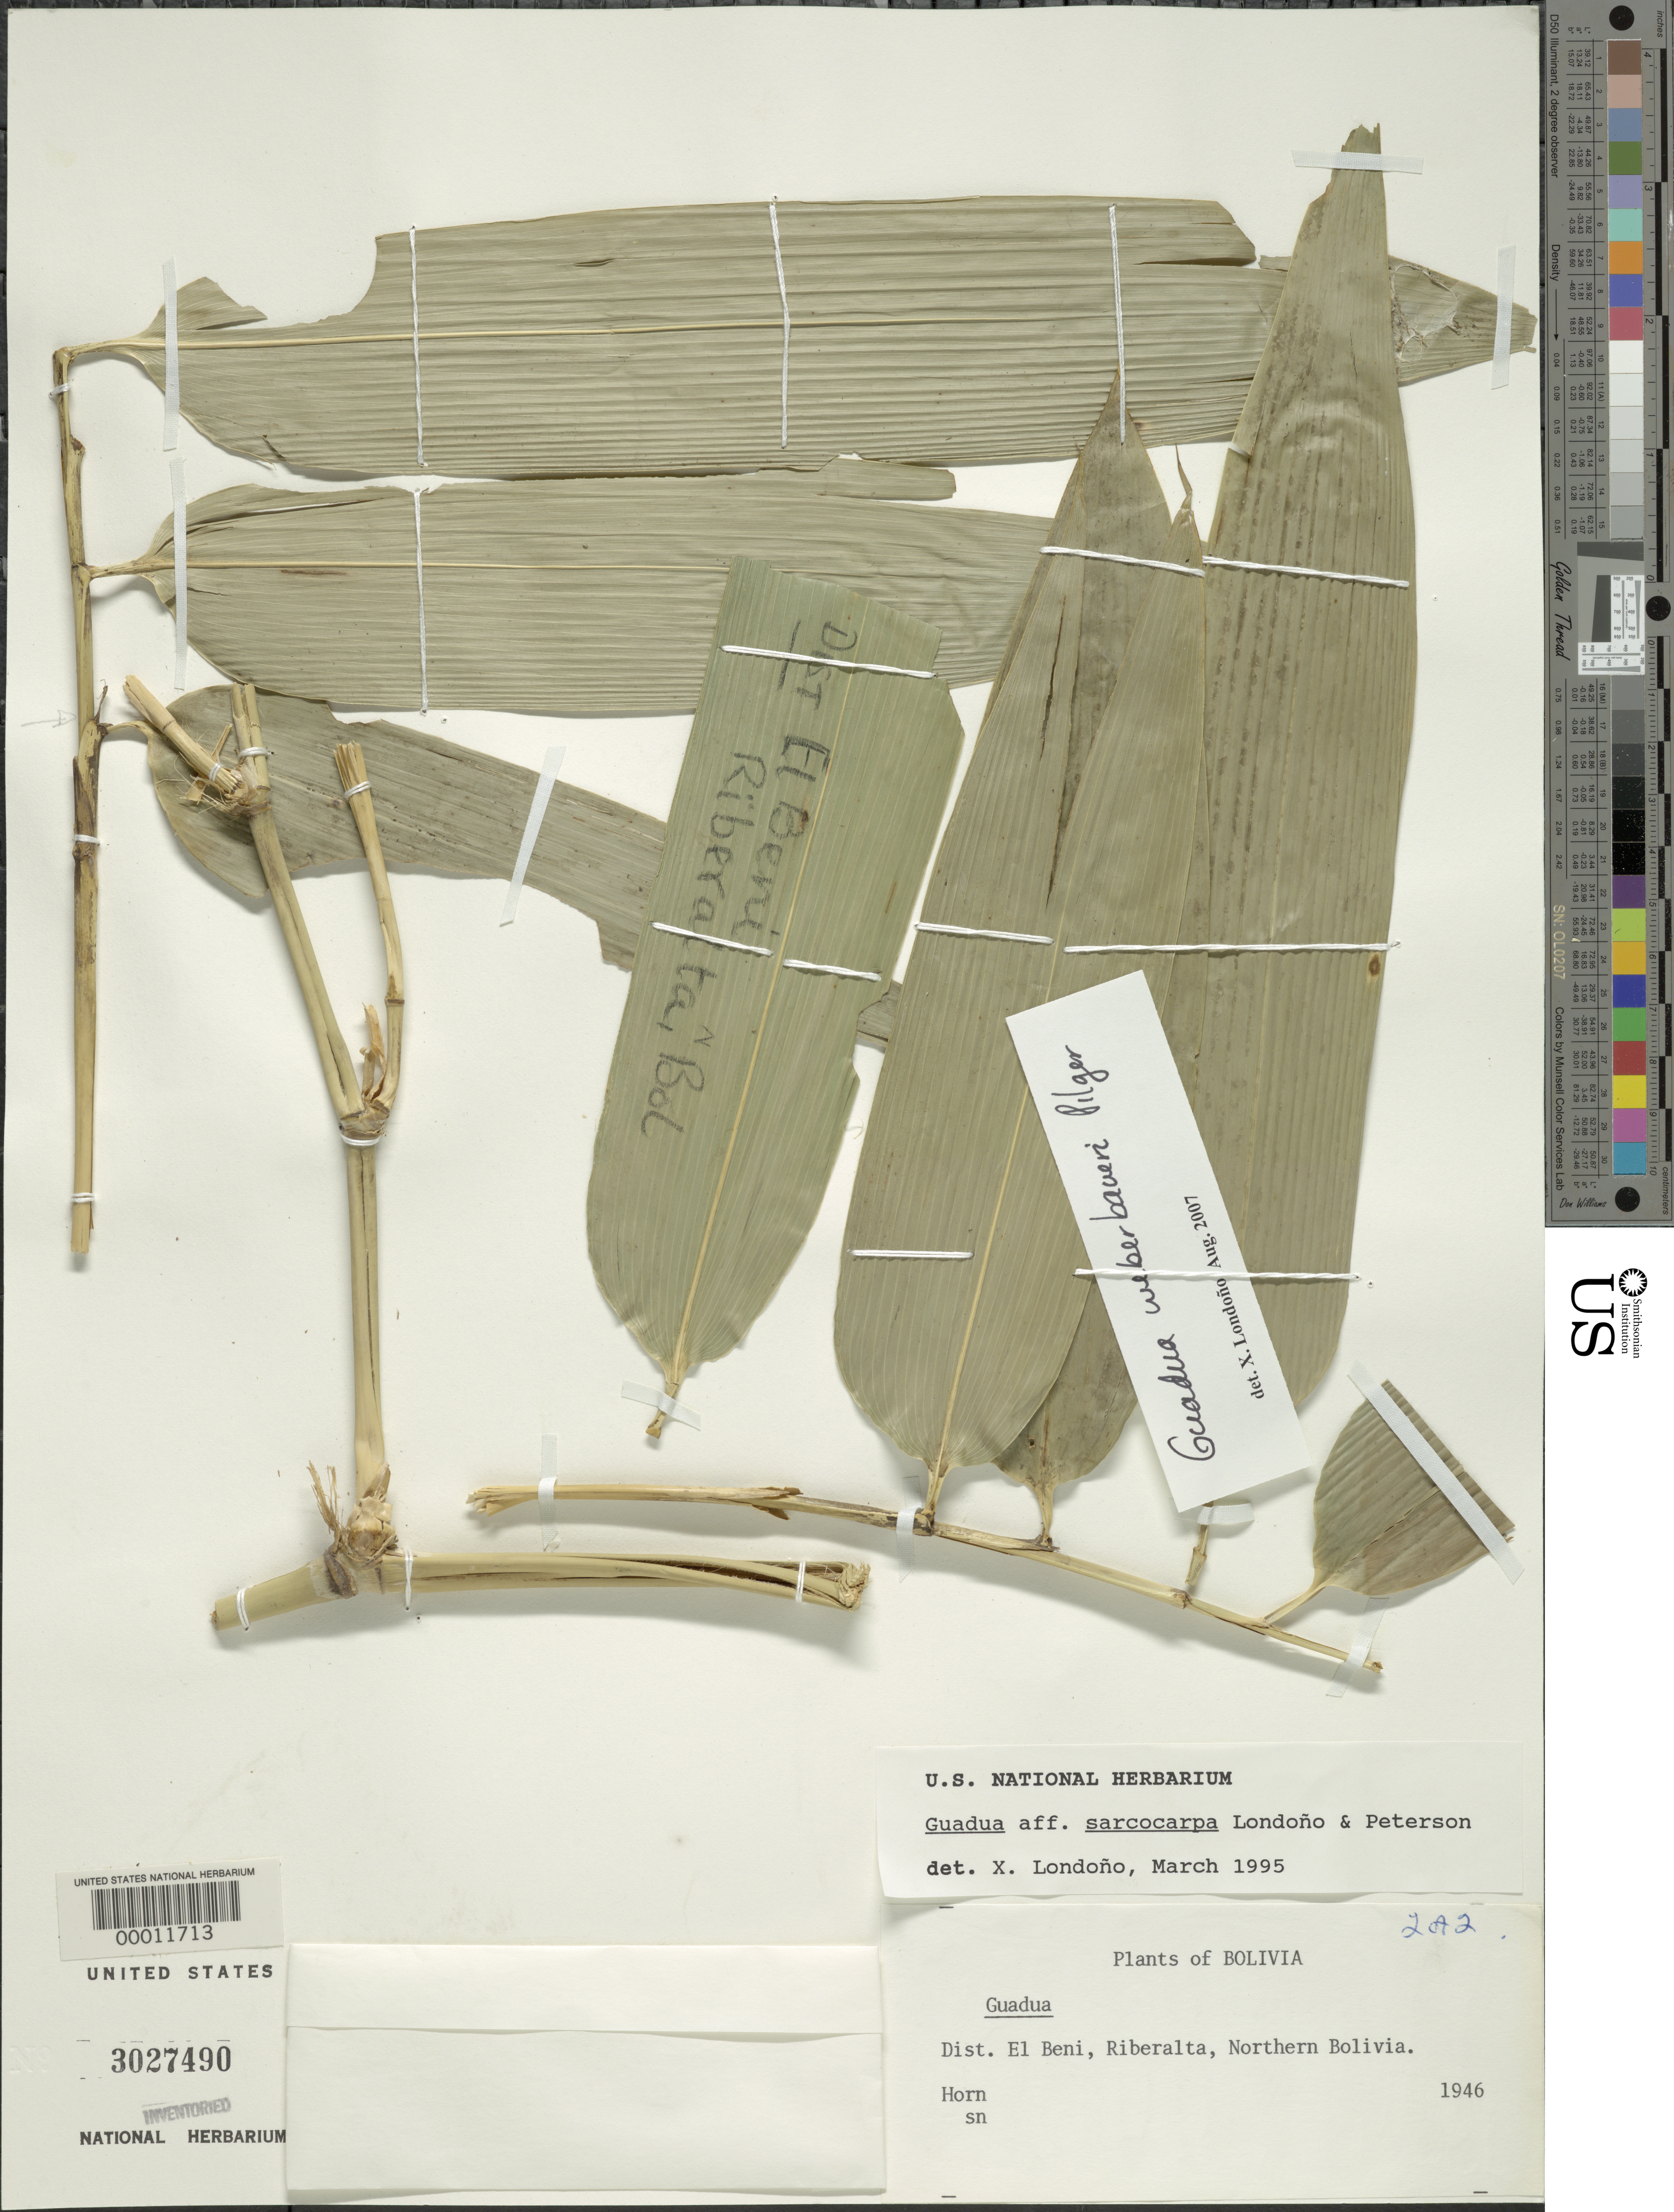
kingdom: Plantae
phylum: Tracheophyta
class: Liliopsida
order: Poales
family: Poaceae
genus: Guadua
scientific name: Guadua weberbaueri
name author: Pilg.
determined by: Londoño, X., (TULV), Jardin Botanico "Juan Maria Cespedes"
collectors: -. Horn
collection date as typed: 1946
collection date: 1946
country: Bolivia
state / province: Beni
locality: Riberalta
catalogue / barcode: US 3027490